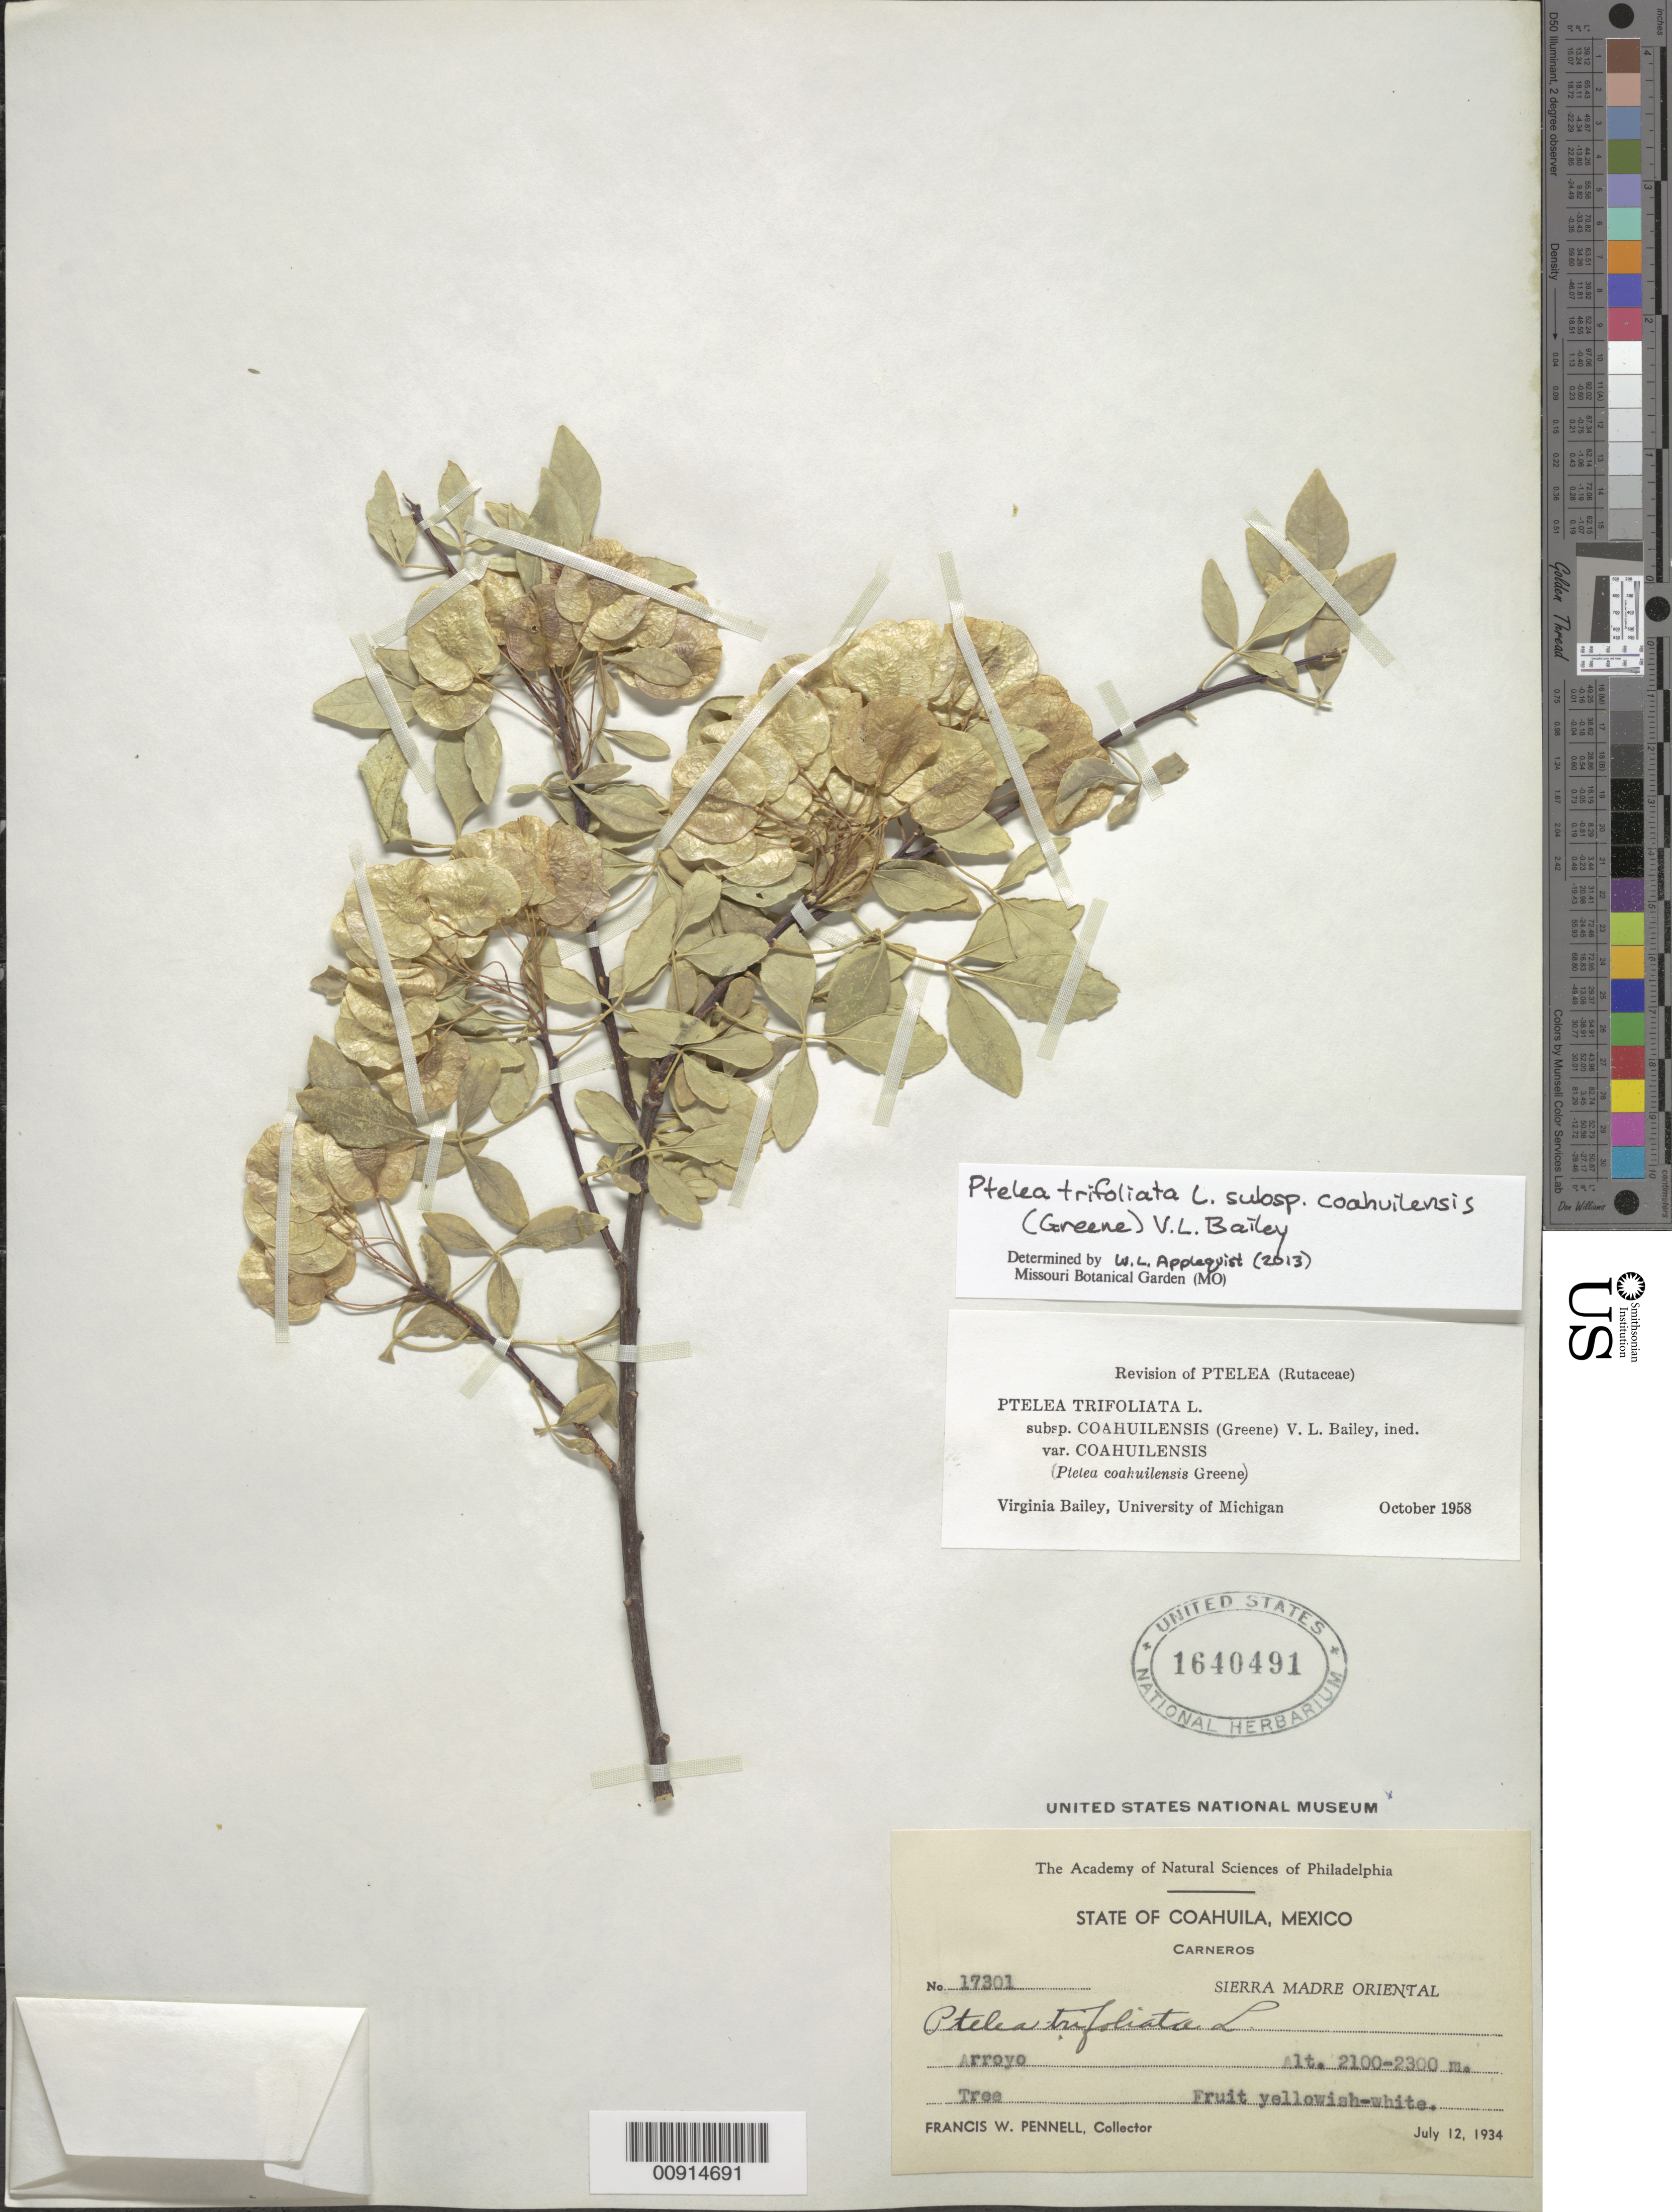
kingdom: Plantae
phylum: Tracheophyta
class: Magnoliopsida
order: Sapindales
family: Rutaceae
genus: Ptelea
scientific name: Ptelea trifoliata subsp. coahuilensis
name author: (Greene) V. L. Bailey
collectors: F. W. Pennell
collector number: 17301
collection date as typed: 12 Jul 1934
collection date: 1934-07-12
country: Mexico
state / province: Coahuila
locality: Carneros, State of Coahuila. Sierra Madre Oriental.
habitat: Arroyo.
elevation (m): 2300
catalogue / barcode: US 1640491